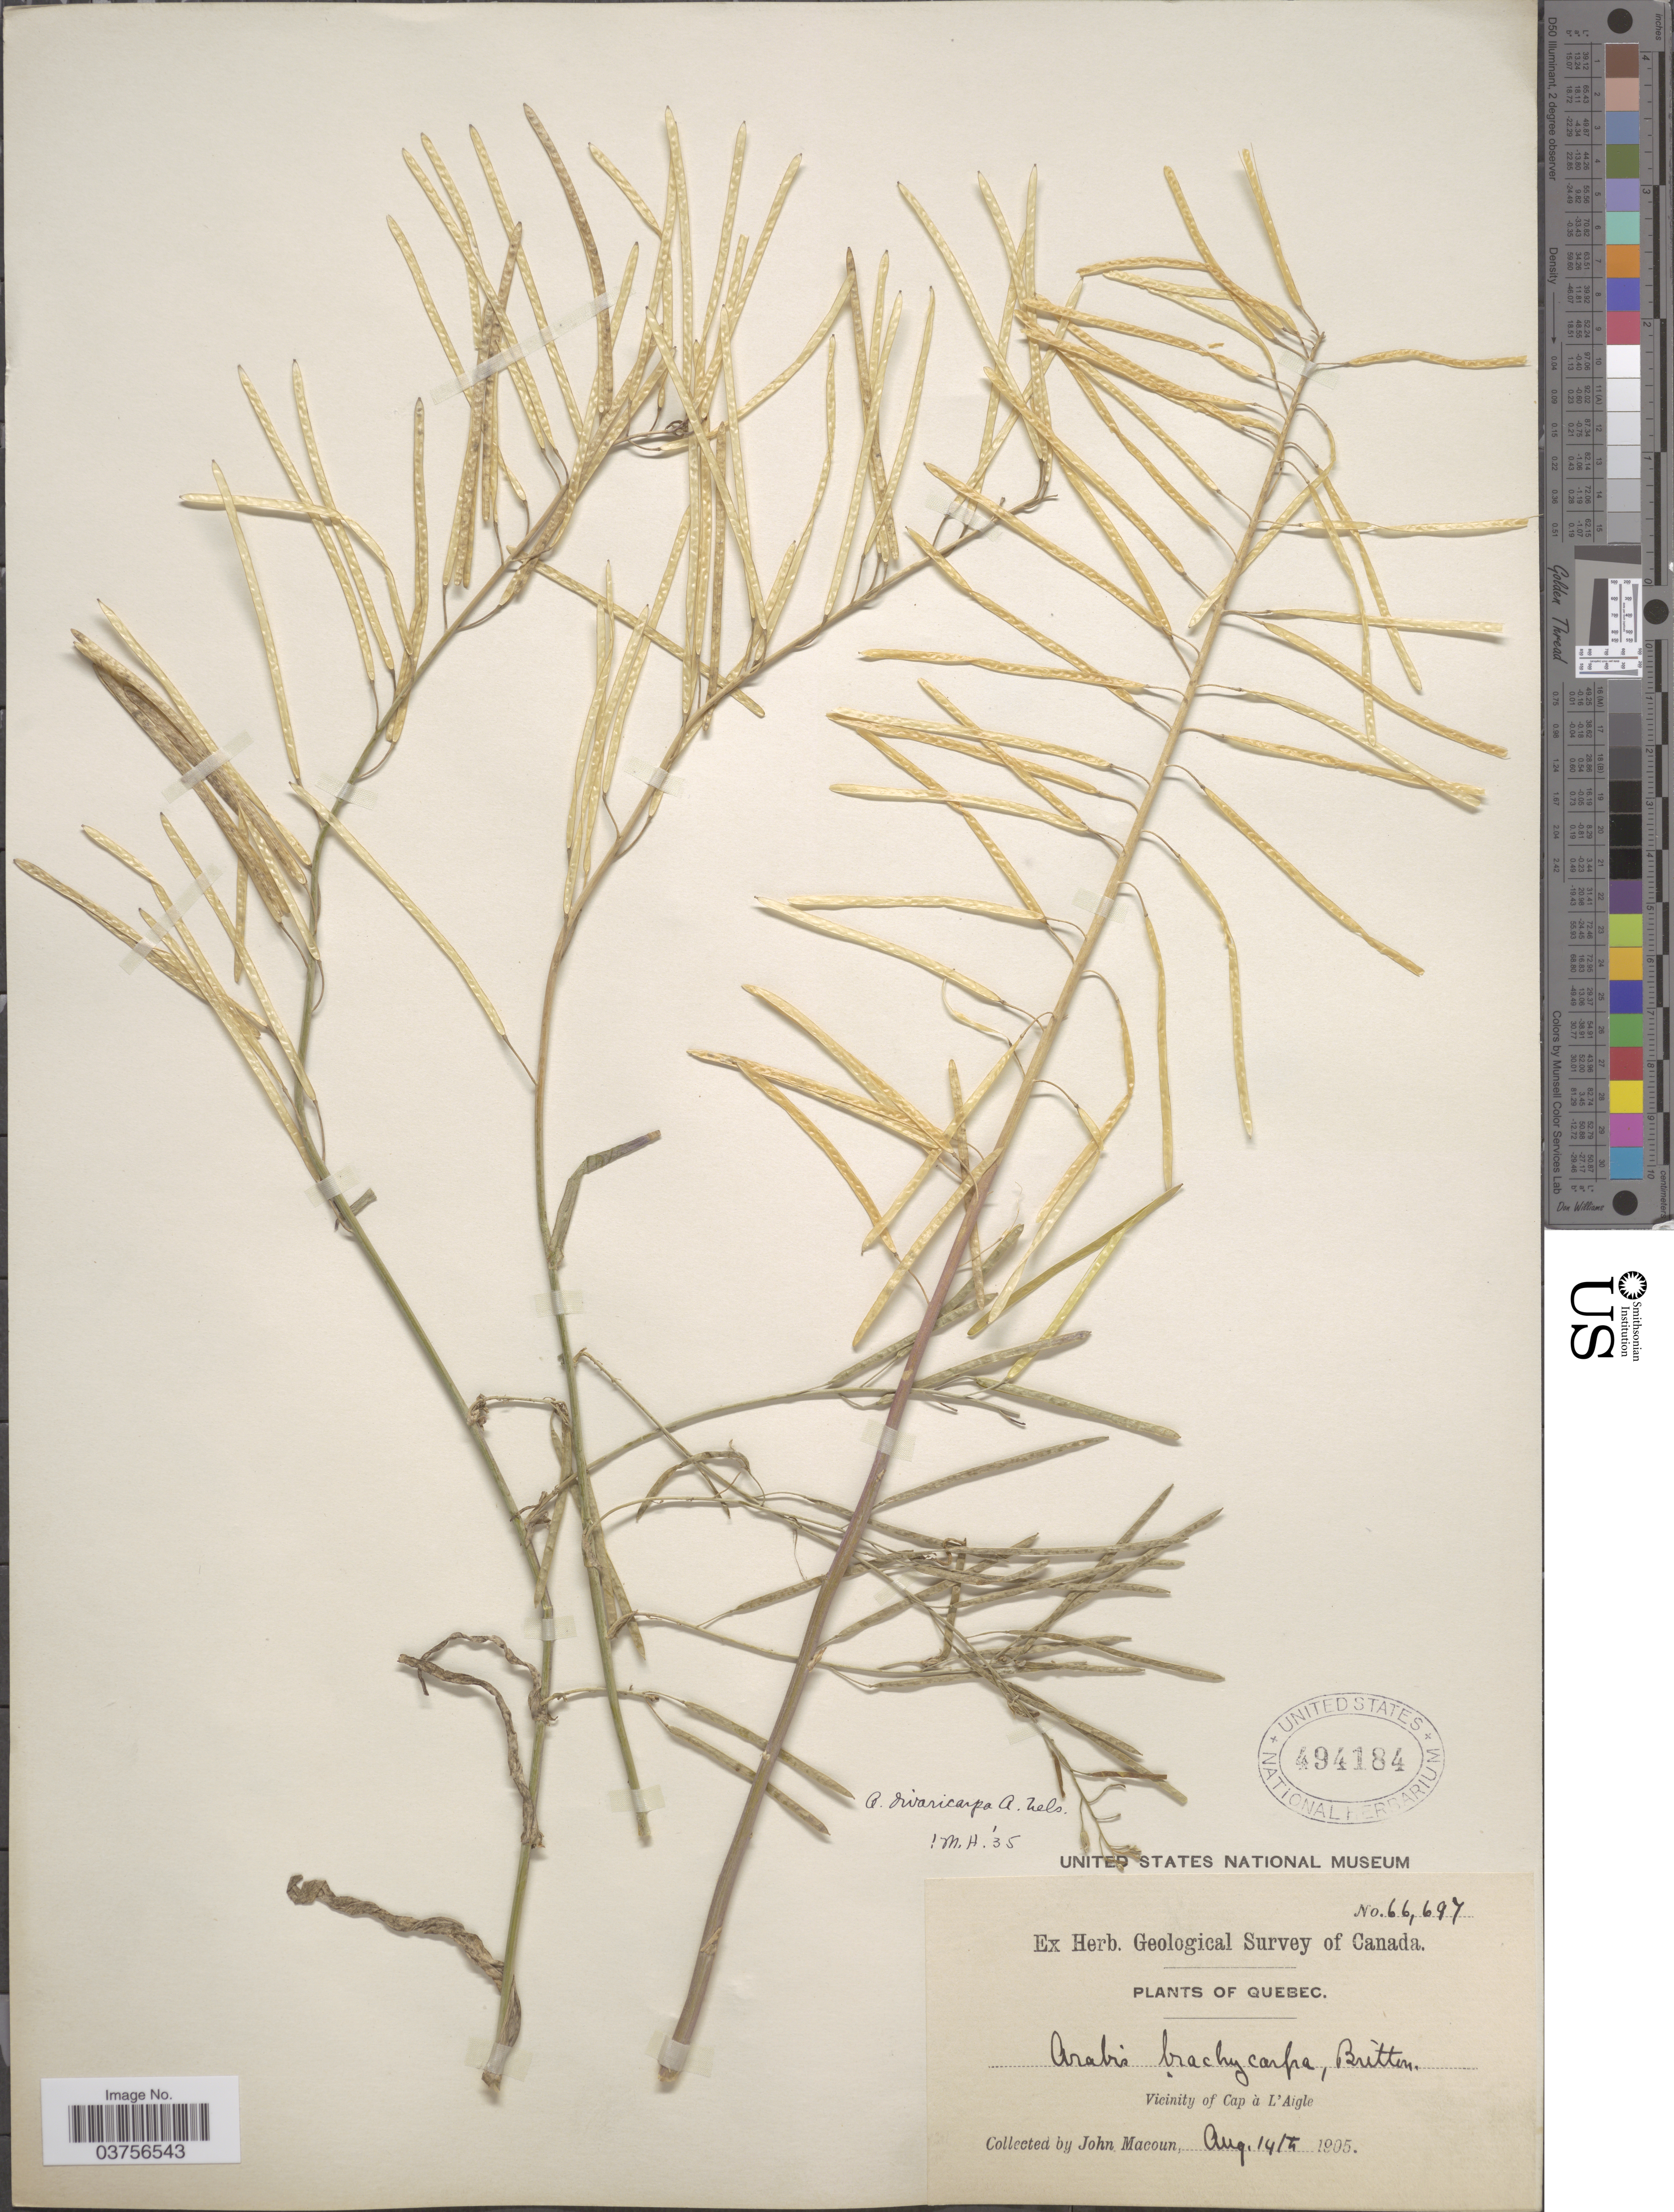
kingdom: Plantae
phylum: Tracheophyta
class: Magnoliopsida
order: Brassicales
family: Brassicaceae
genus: Arabis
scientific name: Arabis divaricarpa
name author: A. Nelson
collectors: J. Macoun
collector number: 66697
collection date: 1905-08-14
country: Canada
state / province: Quebec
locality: Vicinity of Cap à L'Aigle.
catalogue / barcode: US 494184